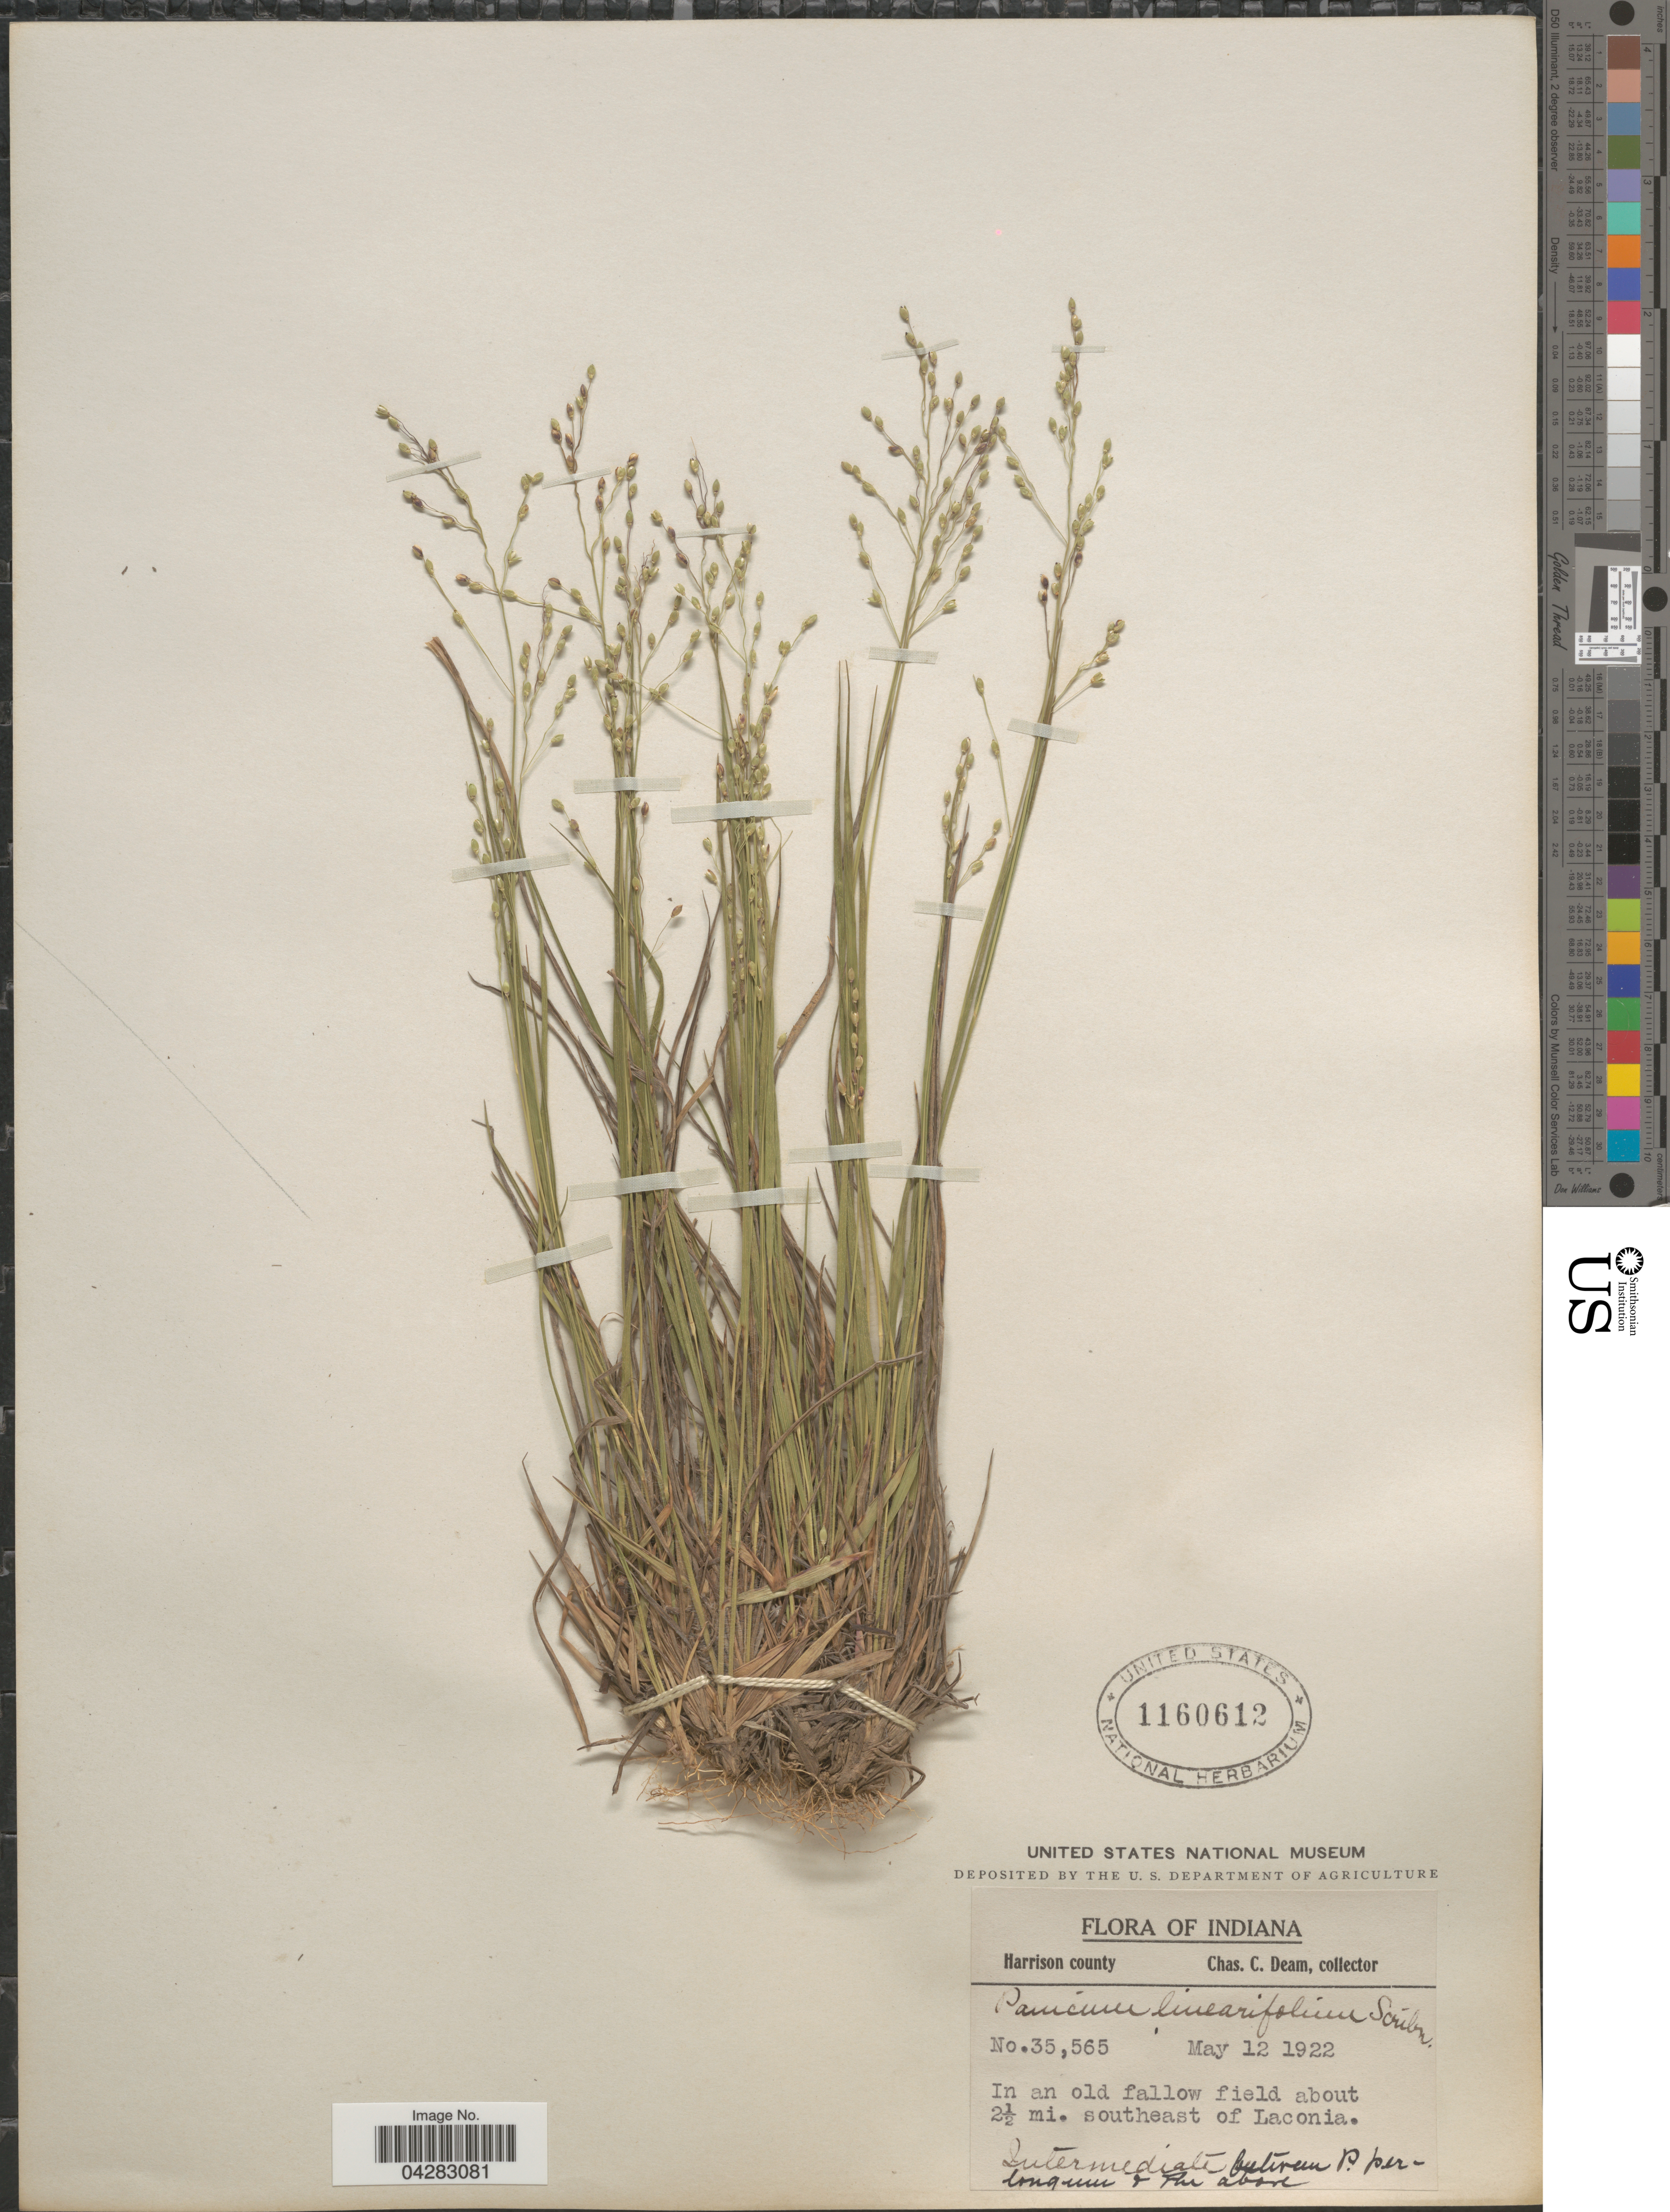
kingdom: Plantae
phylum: Tracheophyta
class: Liliopsida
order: Poales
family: Poaceae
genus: Dichanthelium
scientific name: Dichanthelium linearifolium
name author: (Scribn.) Gould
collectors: C. C. Deam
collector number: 35565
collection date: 1922-05-12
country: United States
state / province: Indiana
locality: Harrison county. In an old fallow field about 2½ mi. southeast of Laconia.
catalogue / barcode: US 1160612